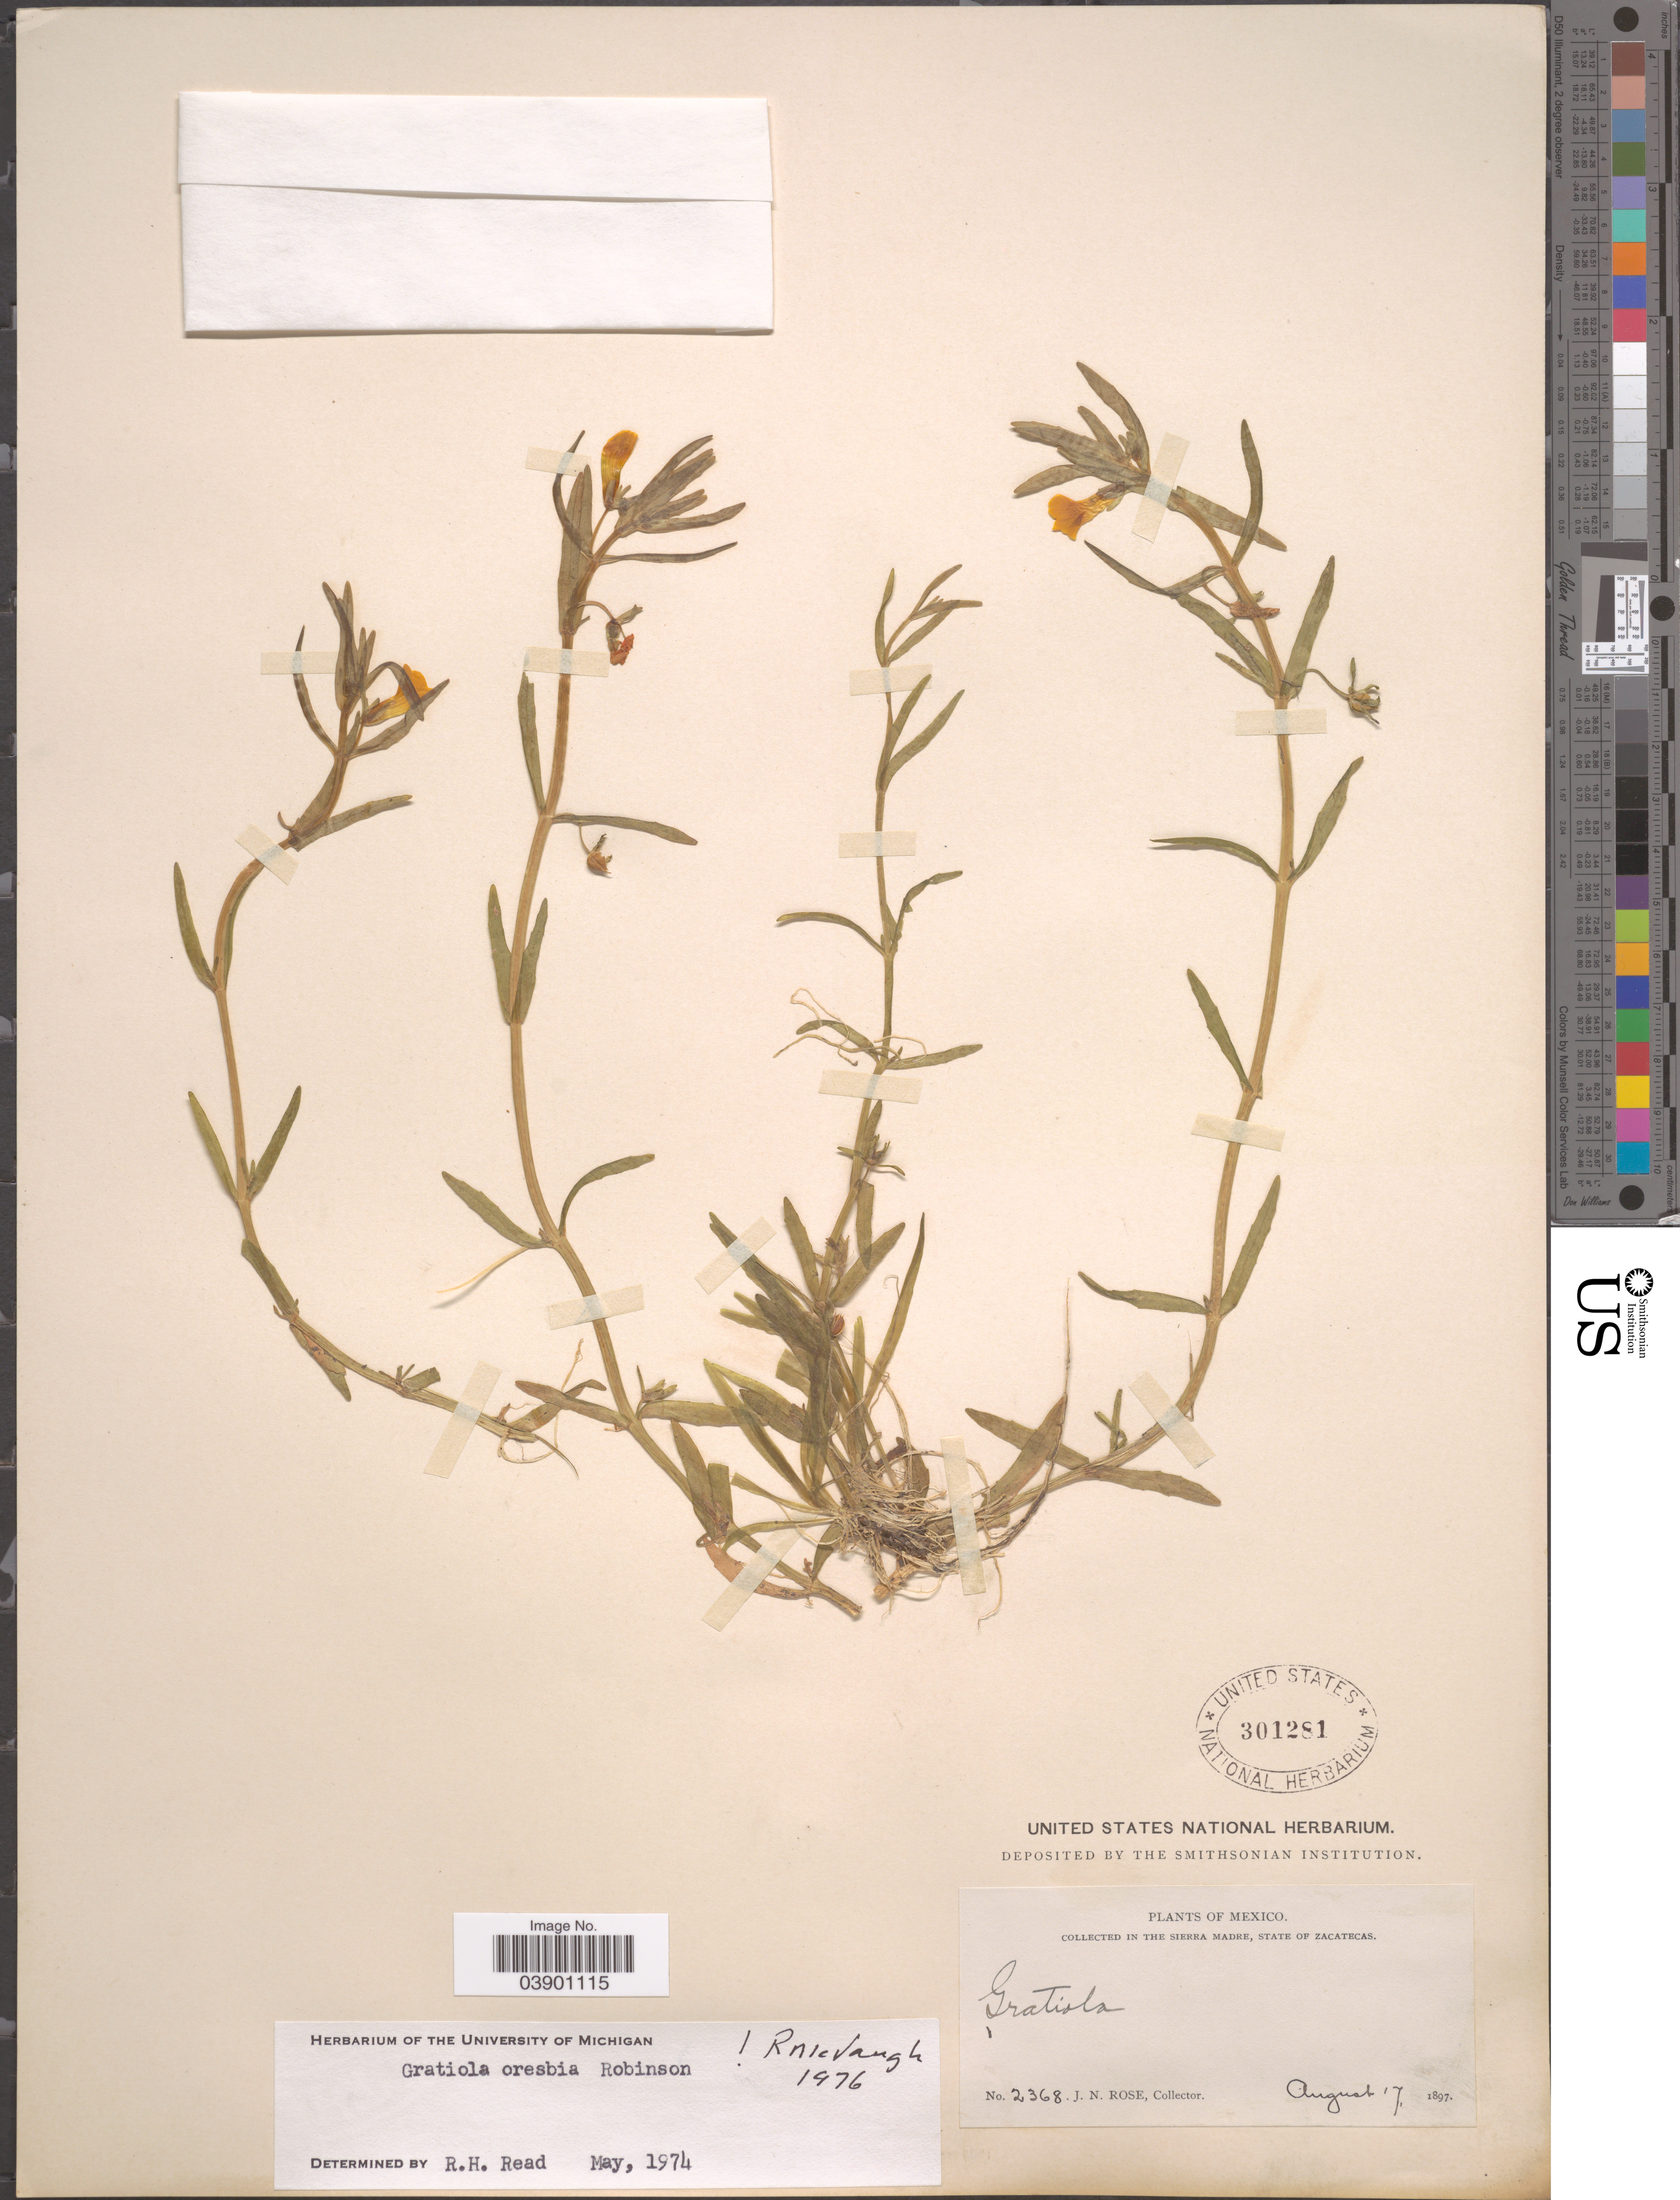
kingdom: Plantae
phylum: Tracheophyta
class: Magnoliopsida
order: Lamiales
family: Plantaginaceae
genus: Gratiola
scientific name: Gratiola oresbia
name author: B.L. Rob.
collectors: J. N. Rose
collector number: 2368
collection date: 1897-08-17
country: Mexico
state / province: Zacatecas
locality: In the Sierra Madre.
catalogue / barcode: US 301281